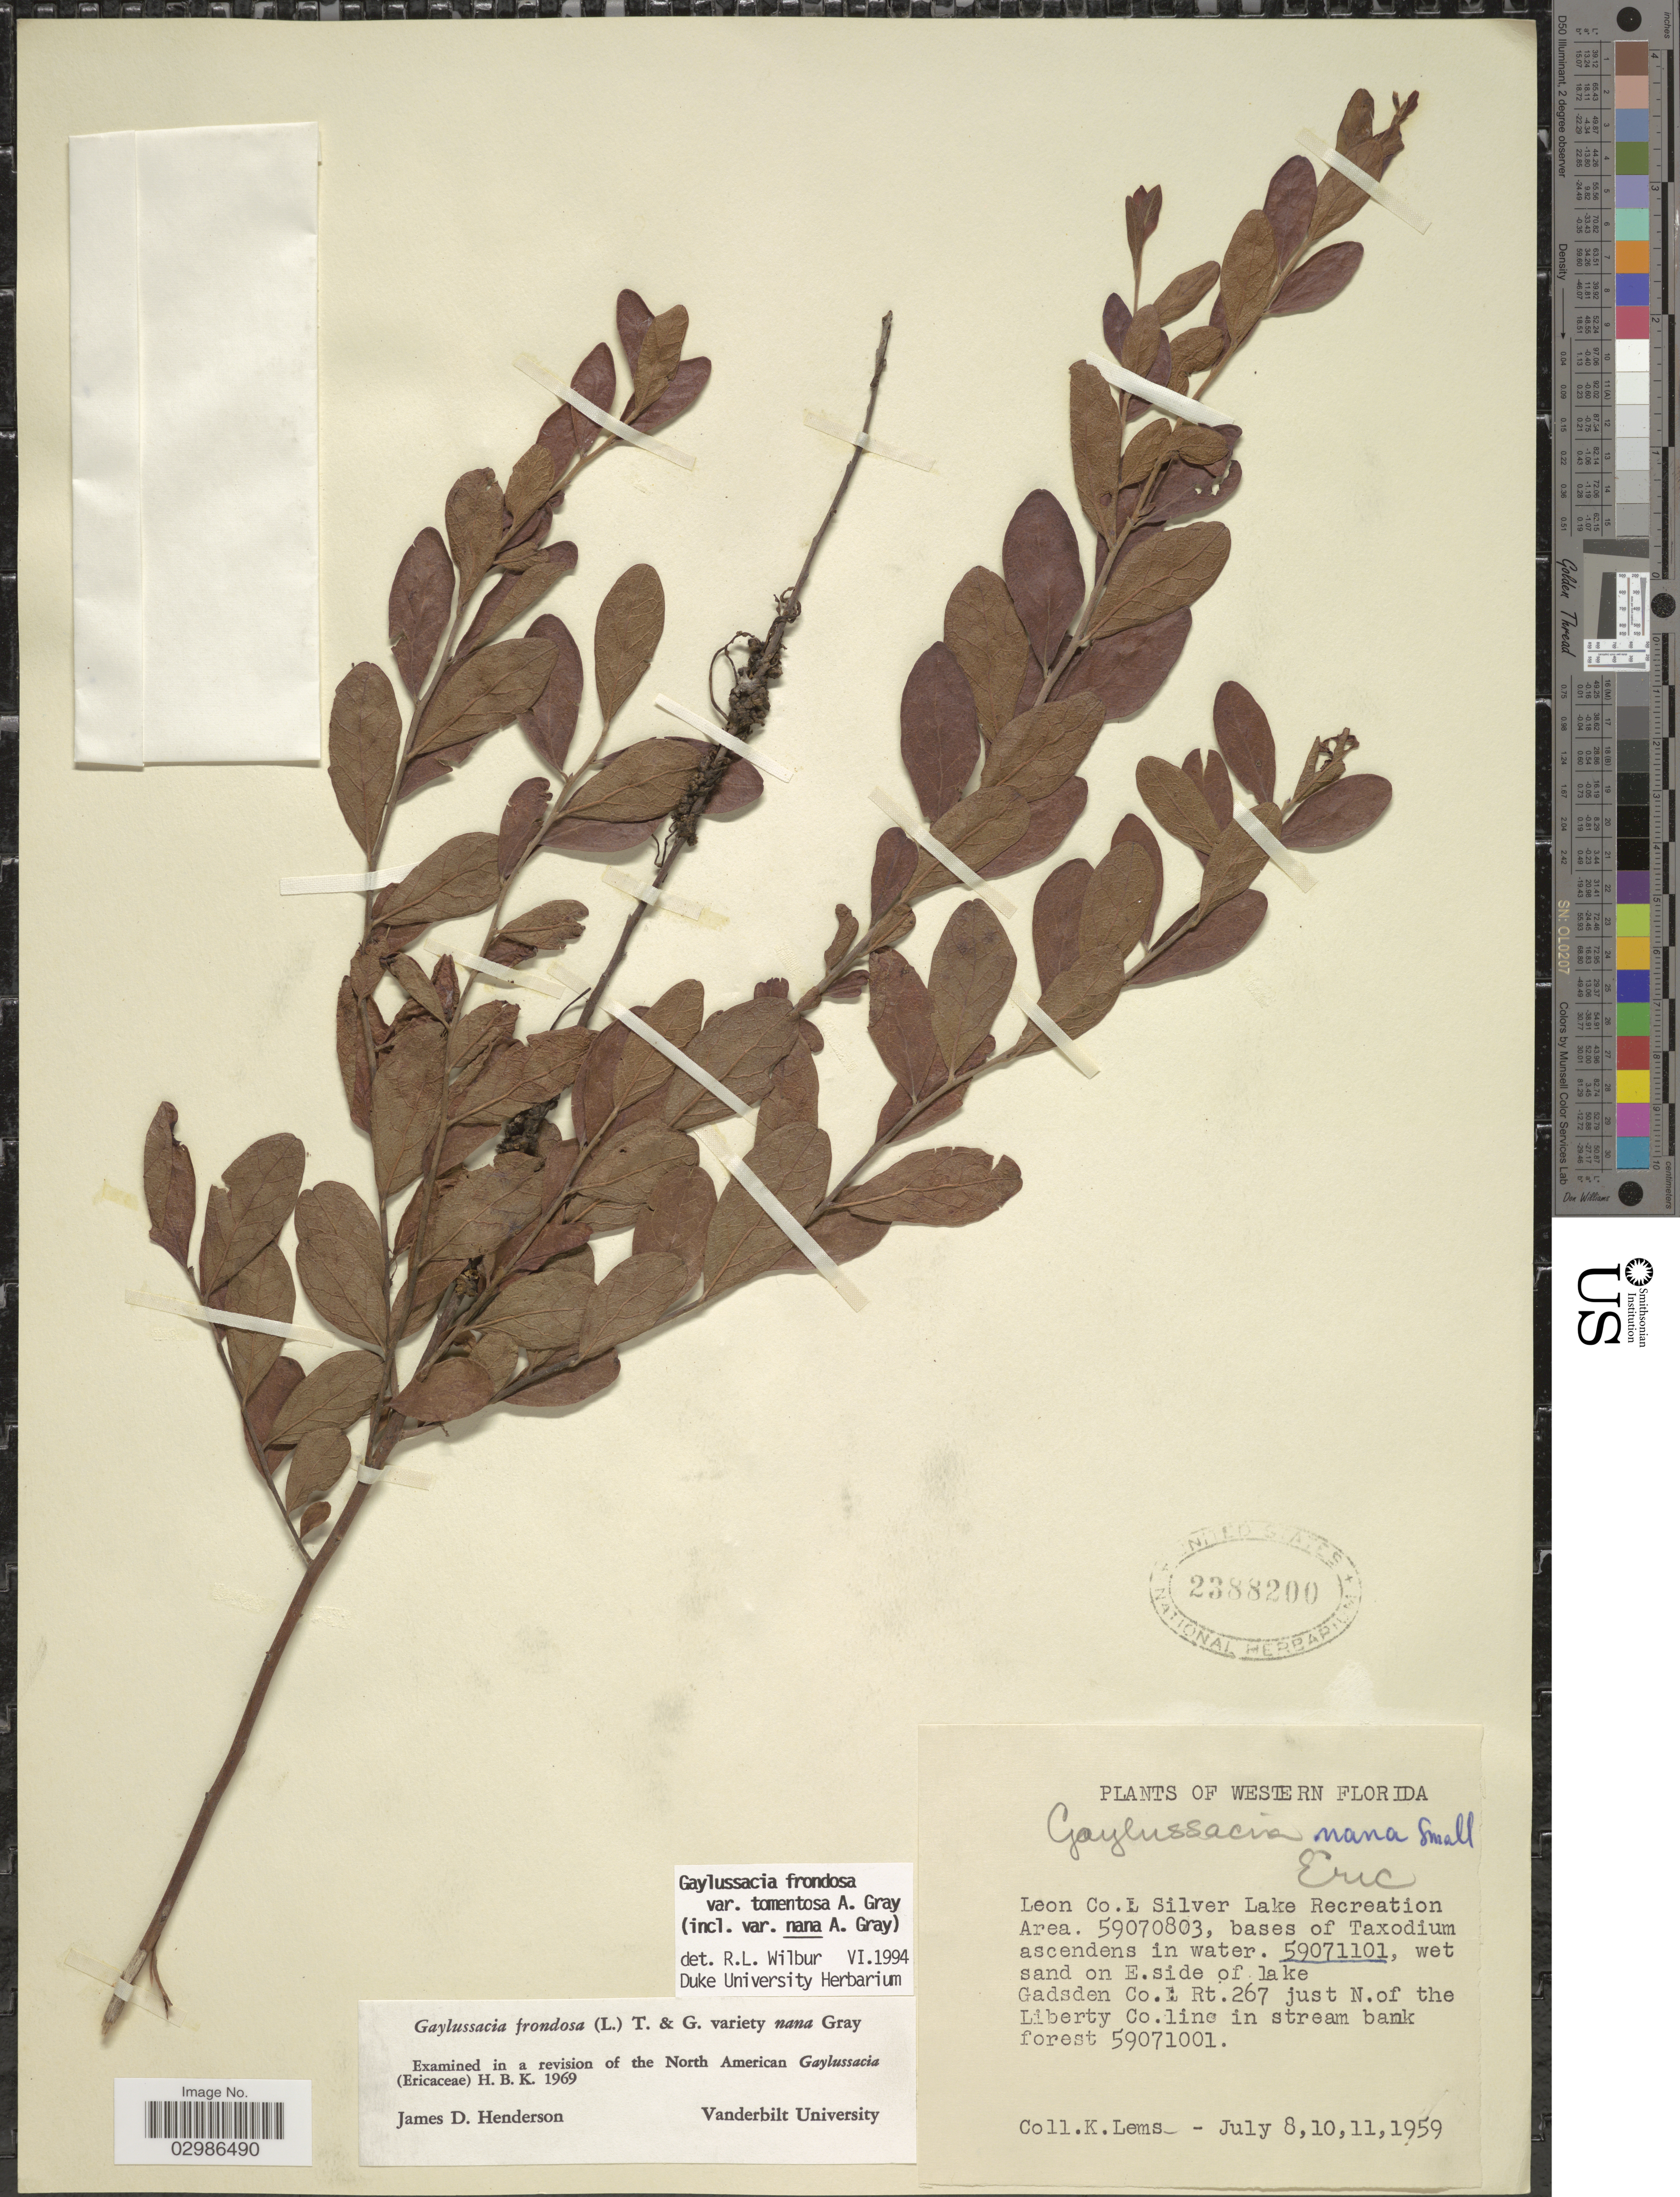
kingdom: Plantae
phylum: Tracheophyta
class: Magnoliopsida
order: Ericales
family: Ericaceae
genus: Gaylussacia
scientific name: Gaylussacia frondosa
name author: (L.) Torr. & A. Gray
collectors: K. Lems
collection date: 1959-07-08/1959-07-11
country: United States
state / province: Florida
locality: Western Florida. Leon Co.: Silver Lake Recreation Area. E. side of lake. Gadsden Co.: Rt. 267 just N. of the Liberty Co. line in stream bank forest.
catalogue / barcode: US 2388200